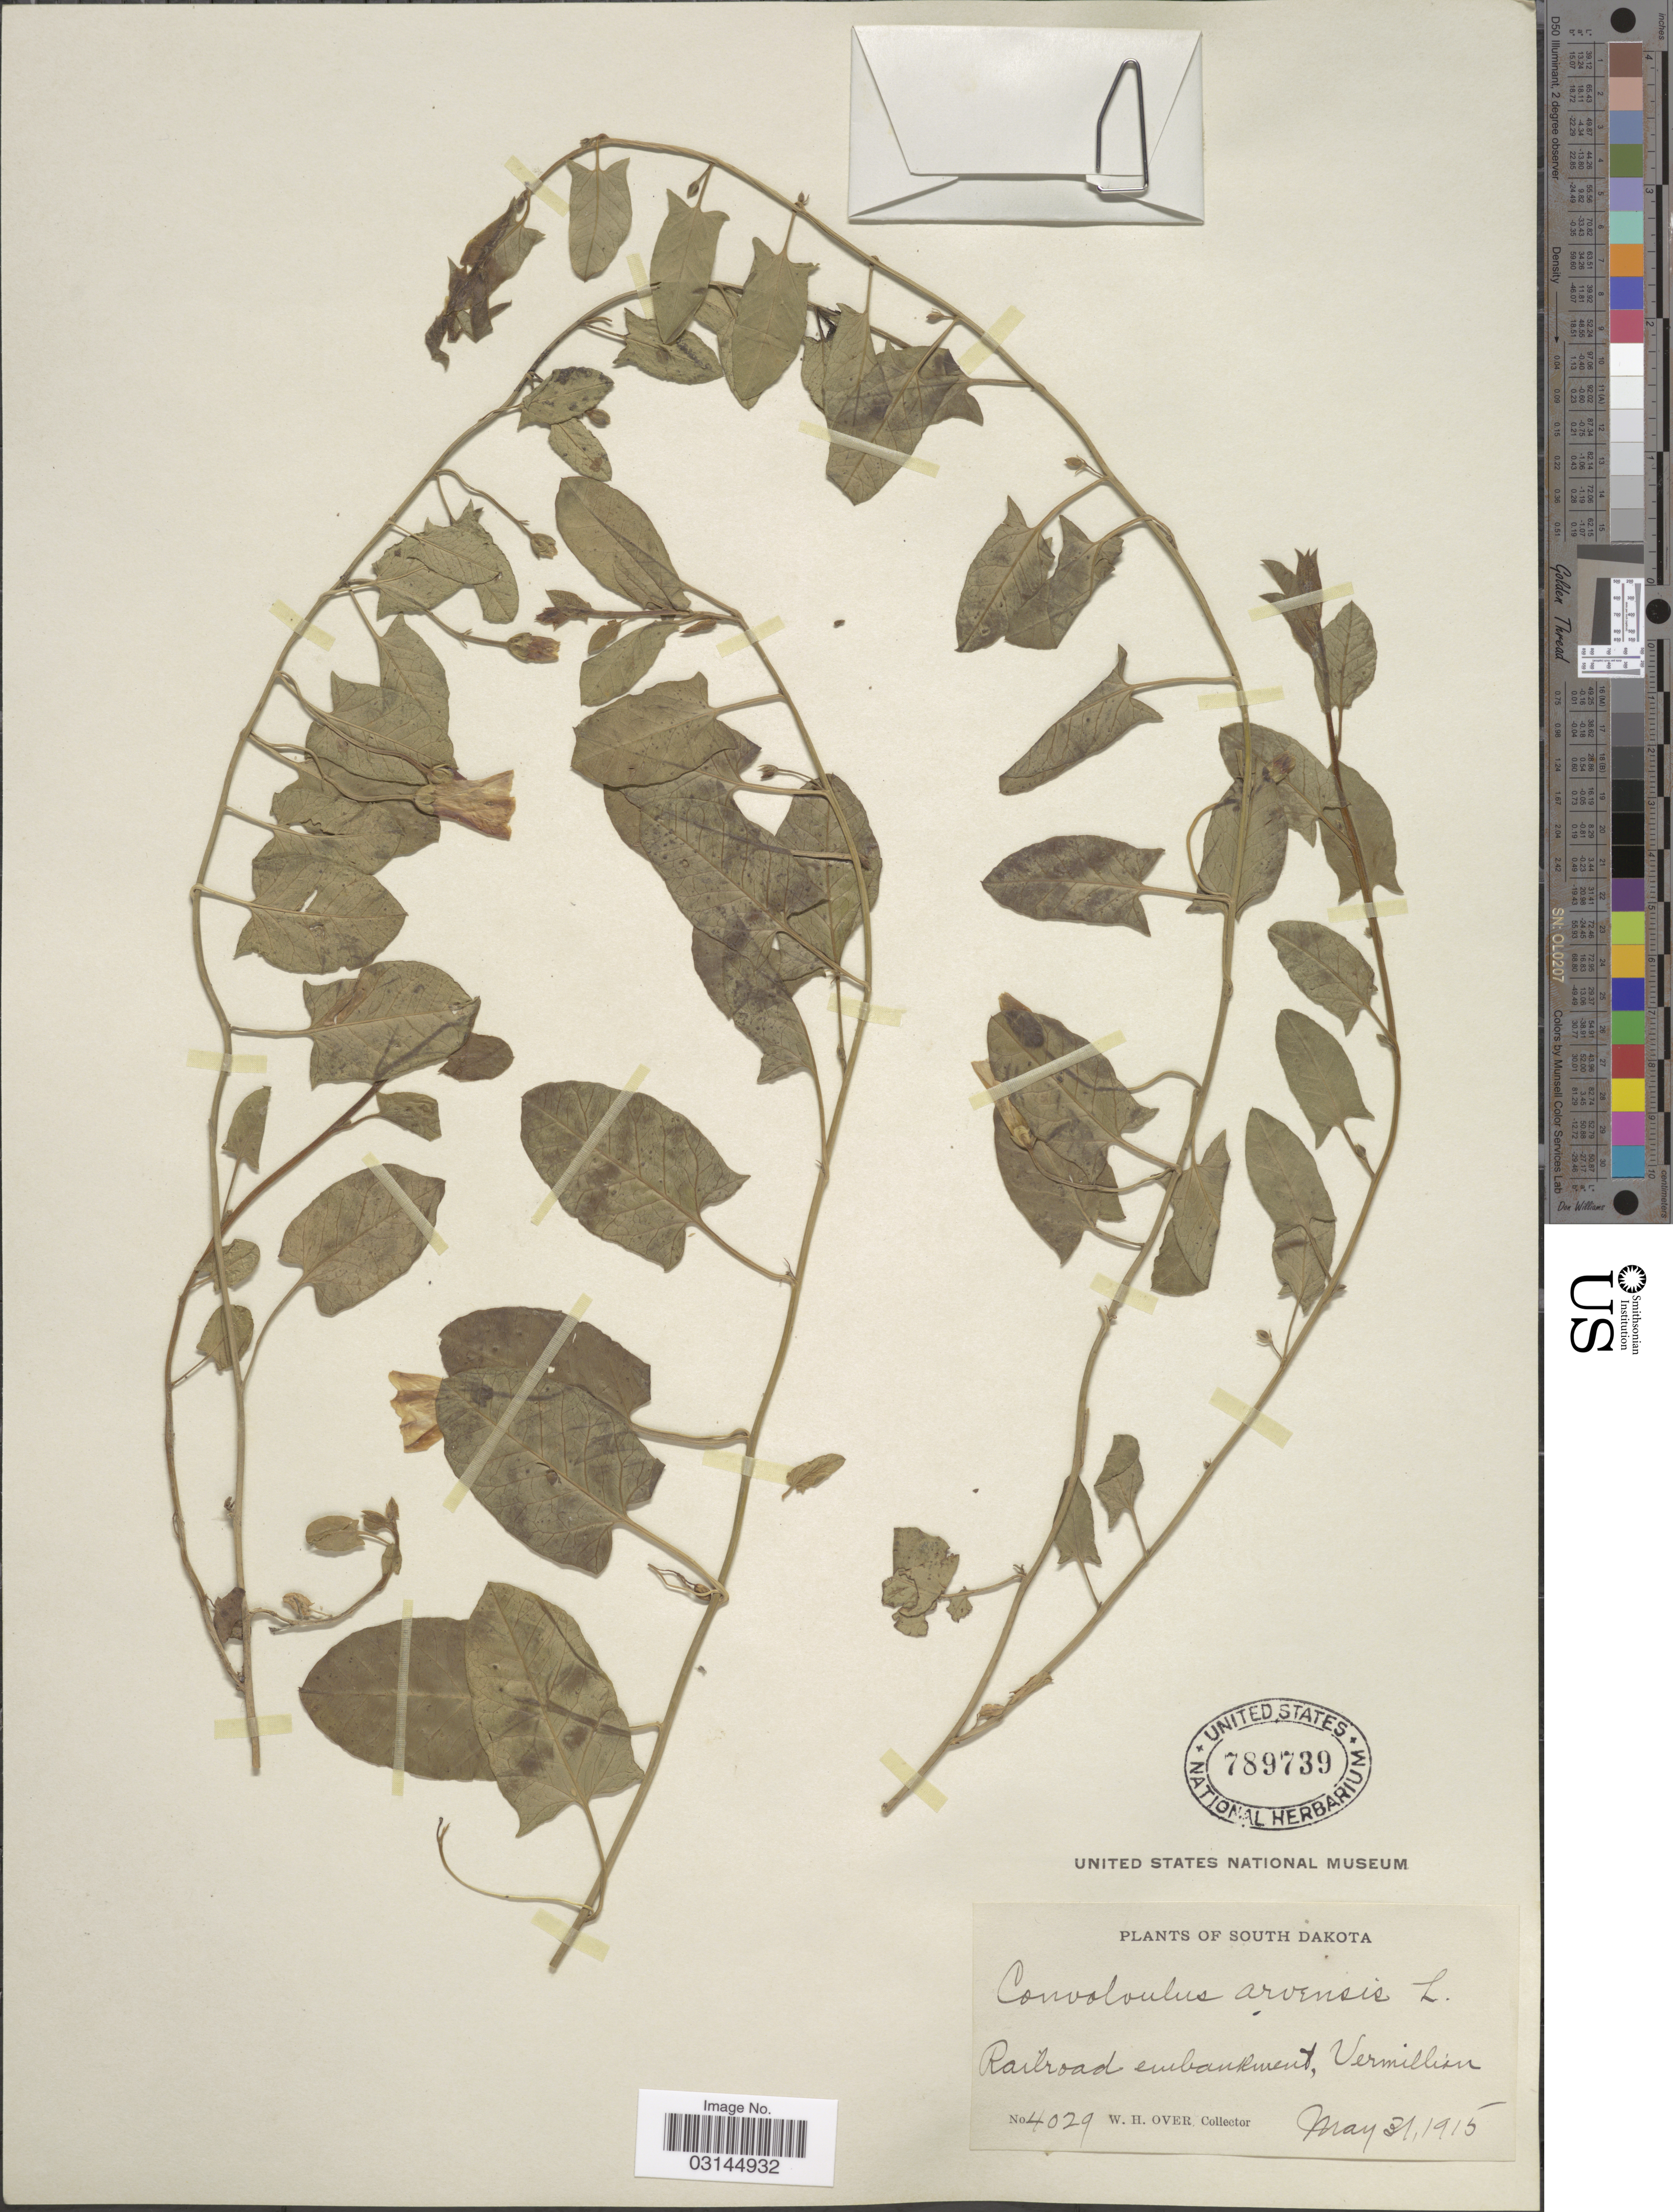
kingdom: Plantae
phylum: Tracheophyta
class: Magnoliopsida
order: Solanales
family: Convolvulaceae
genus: Convolvulus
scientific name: Convolvulus arvensis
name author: L.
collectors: W. Over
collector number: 4029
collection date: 1915-05-31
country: United States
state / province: South Dakota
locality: Railroad embankment, Vermillion.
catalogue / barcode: US 789739